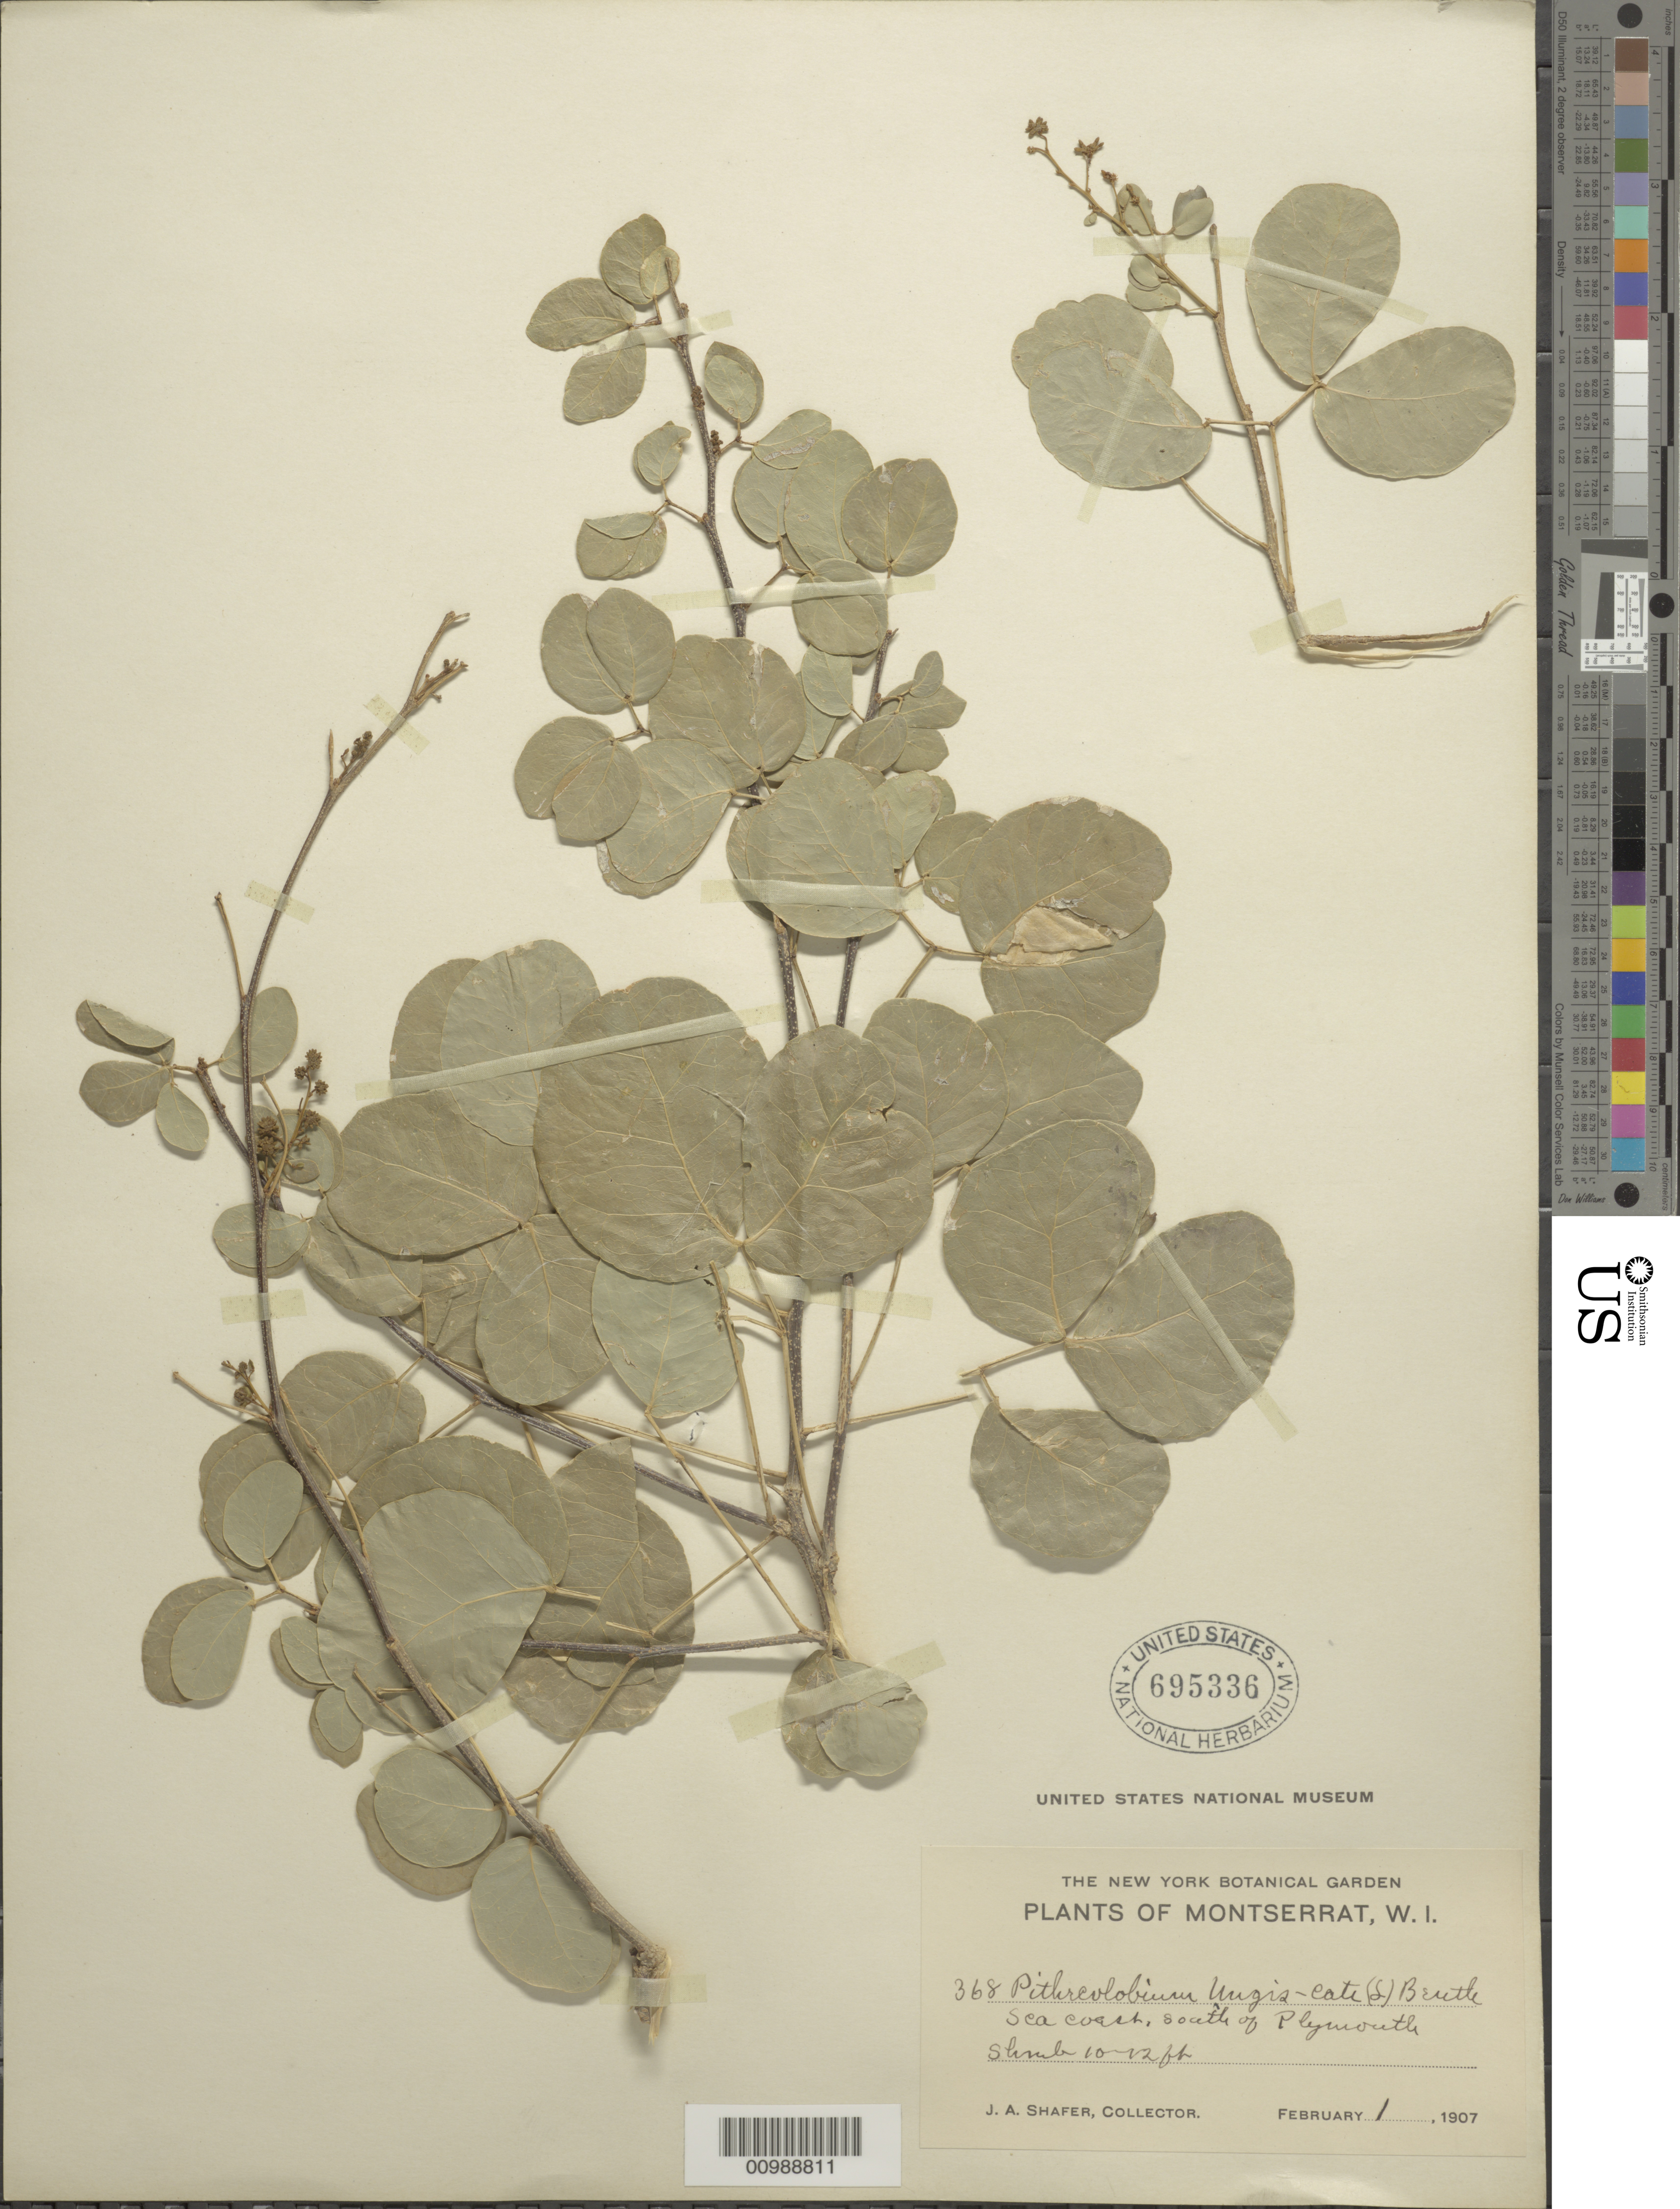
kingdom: Plantae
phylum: Tracheophyta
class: Magnoliopsida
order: Fabales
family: Fabaceae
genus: Pithecellobium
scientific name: Pithecellobium unguis-cati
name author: (L.) Benth.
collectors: J. A. Shafer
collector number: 368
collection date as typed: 01 Feb 1907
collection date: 1907-02-01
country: Montserrat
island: Montserrat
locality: Sea coast S of Plymouth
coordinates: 0 N, 0 E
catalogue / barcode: US 695336